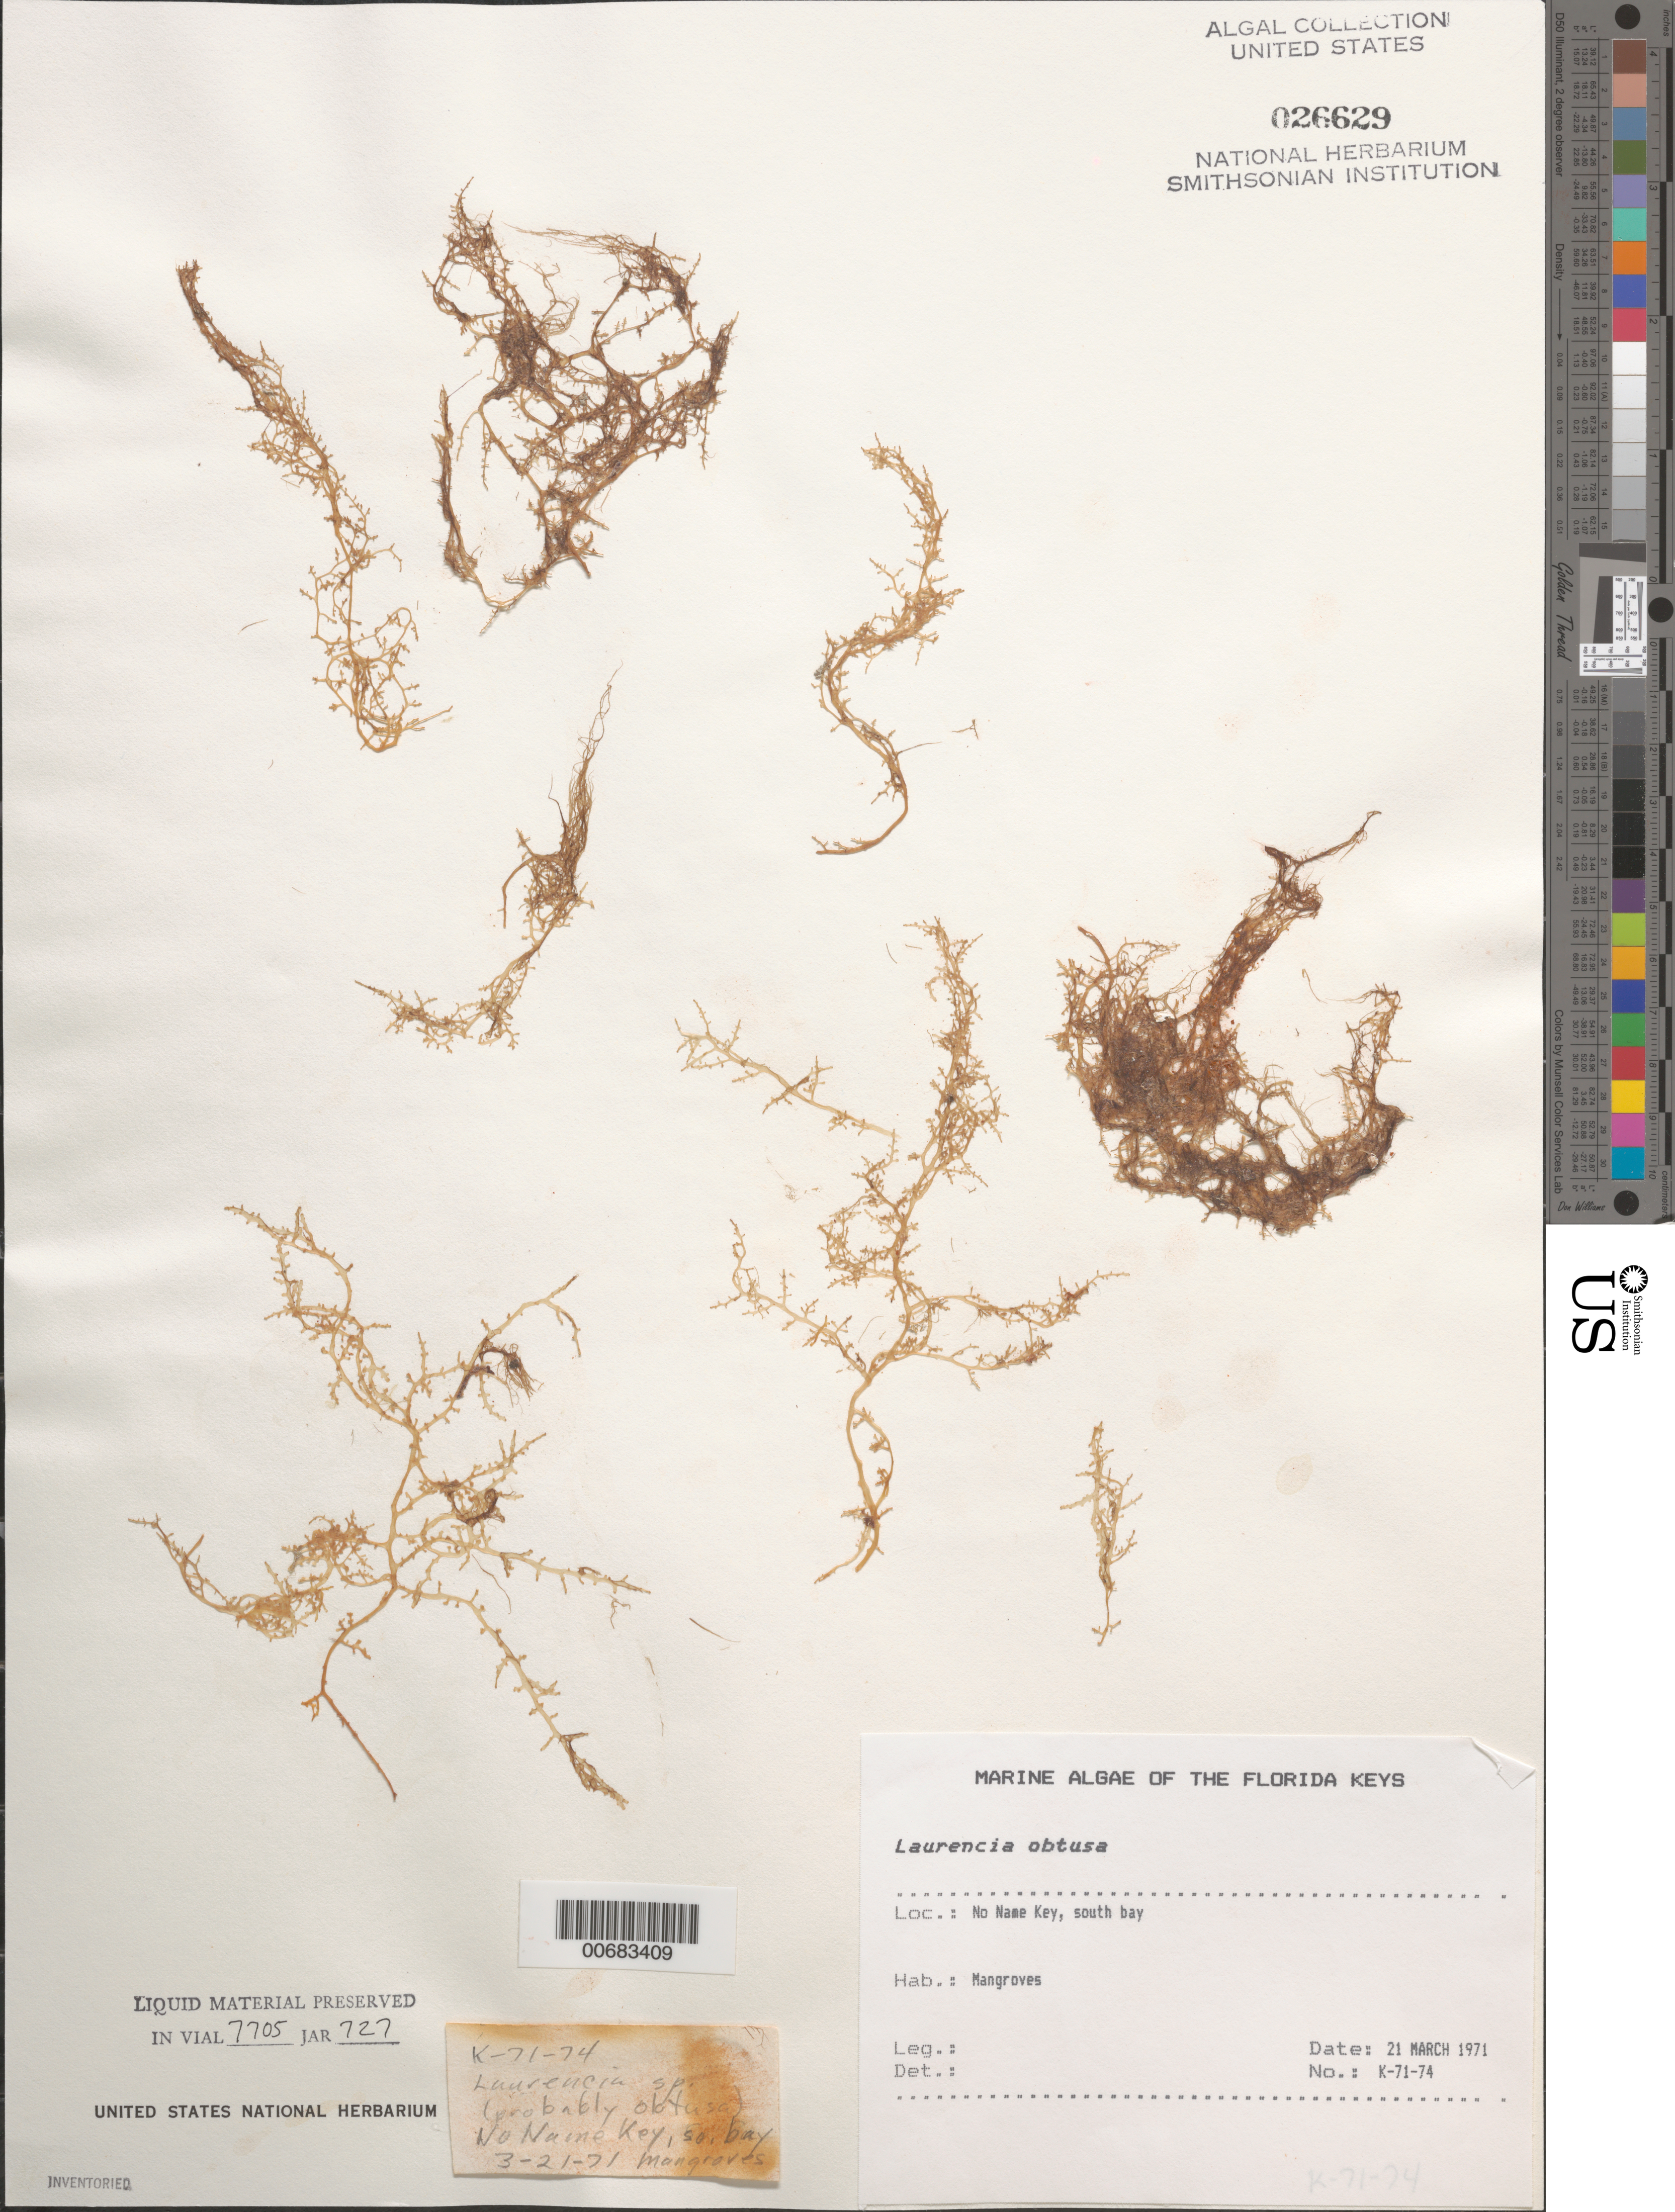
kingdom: Plantae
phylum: Rhodophyta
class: Florideophyceae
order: Ceramiales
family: Rhodomelaceae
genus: Laurencia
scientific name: Laurencia obtusa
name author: (Huds.) J.V.Lamouroux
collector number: K-71-74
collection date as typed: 21 Mar 1971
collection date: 1971-03-21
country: United States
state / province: Florida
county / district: Monroe County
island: No Name Key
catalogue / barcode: US 26629